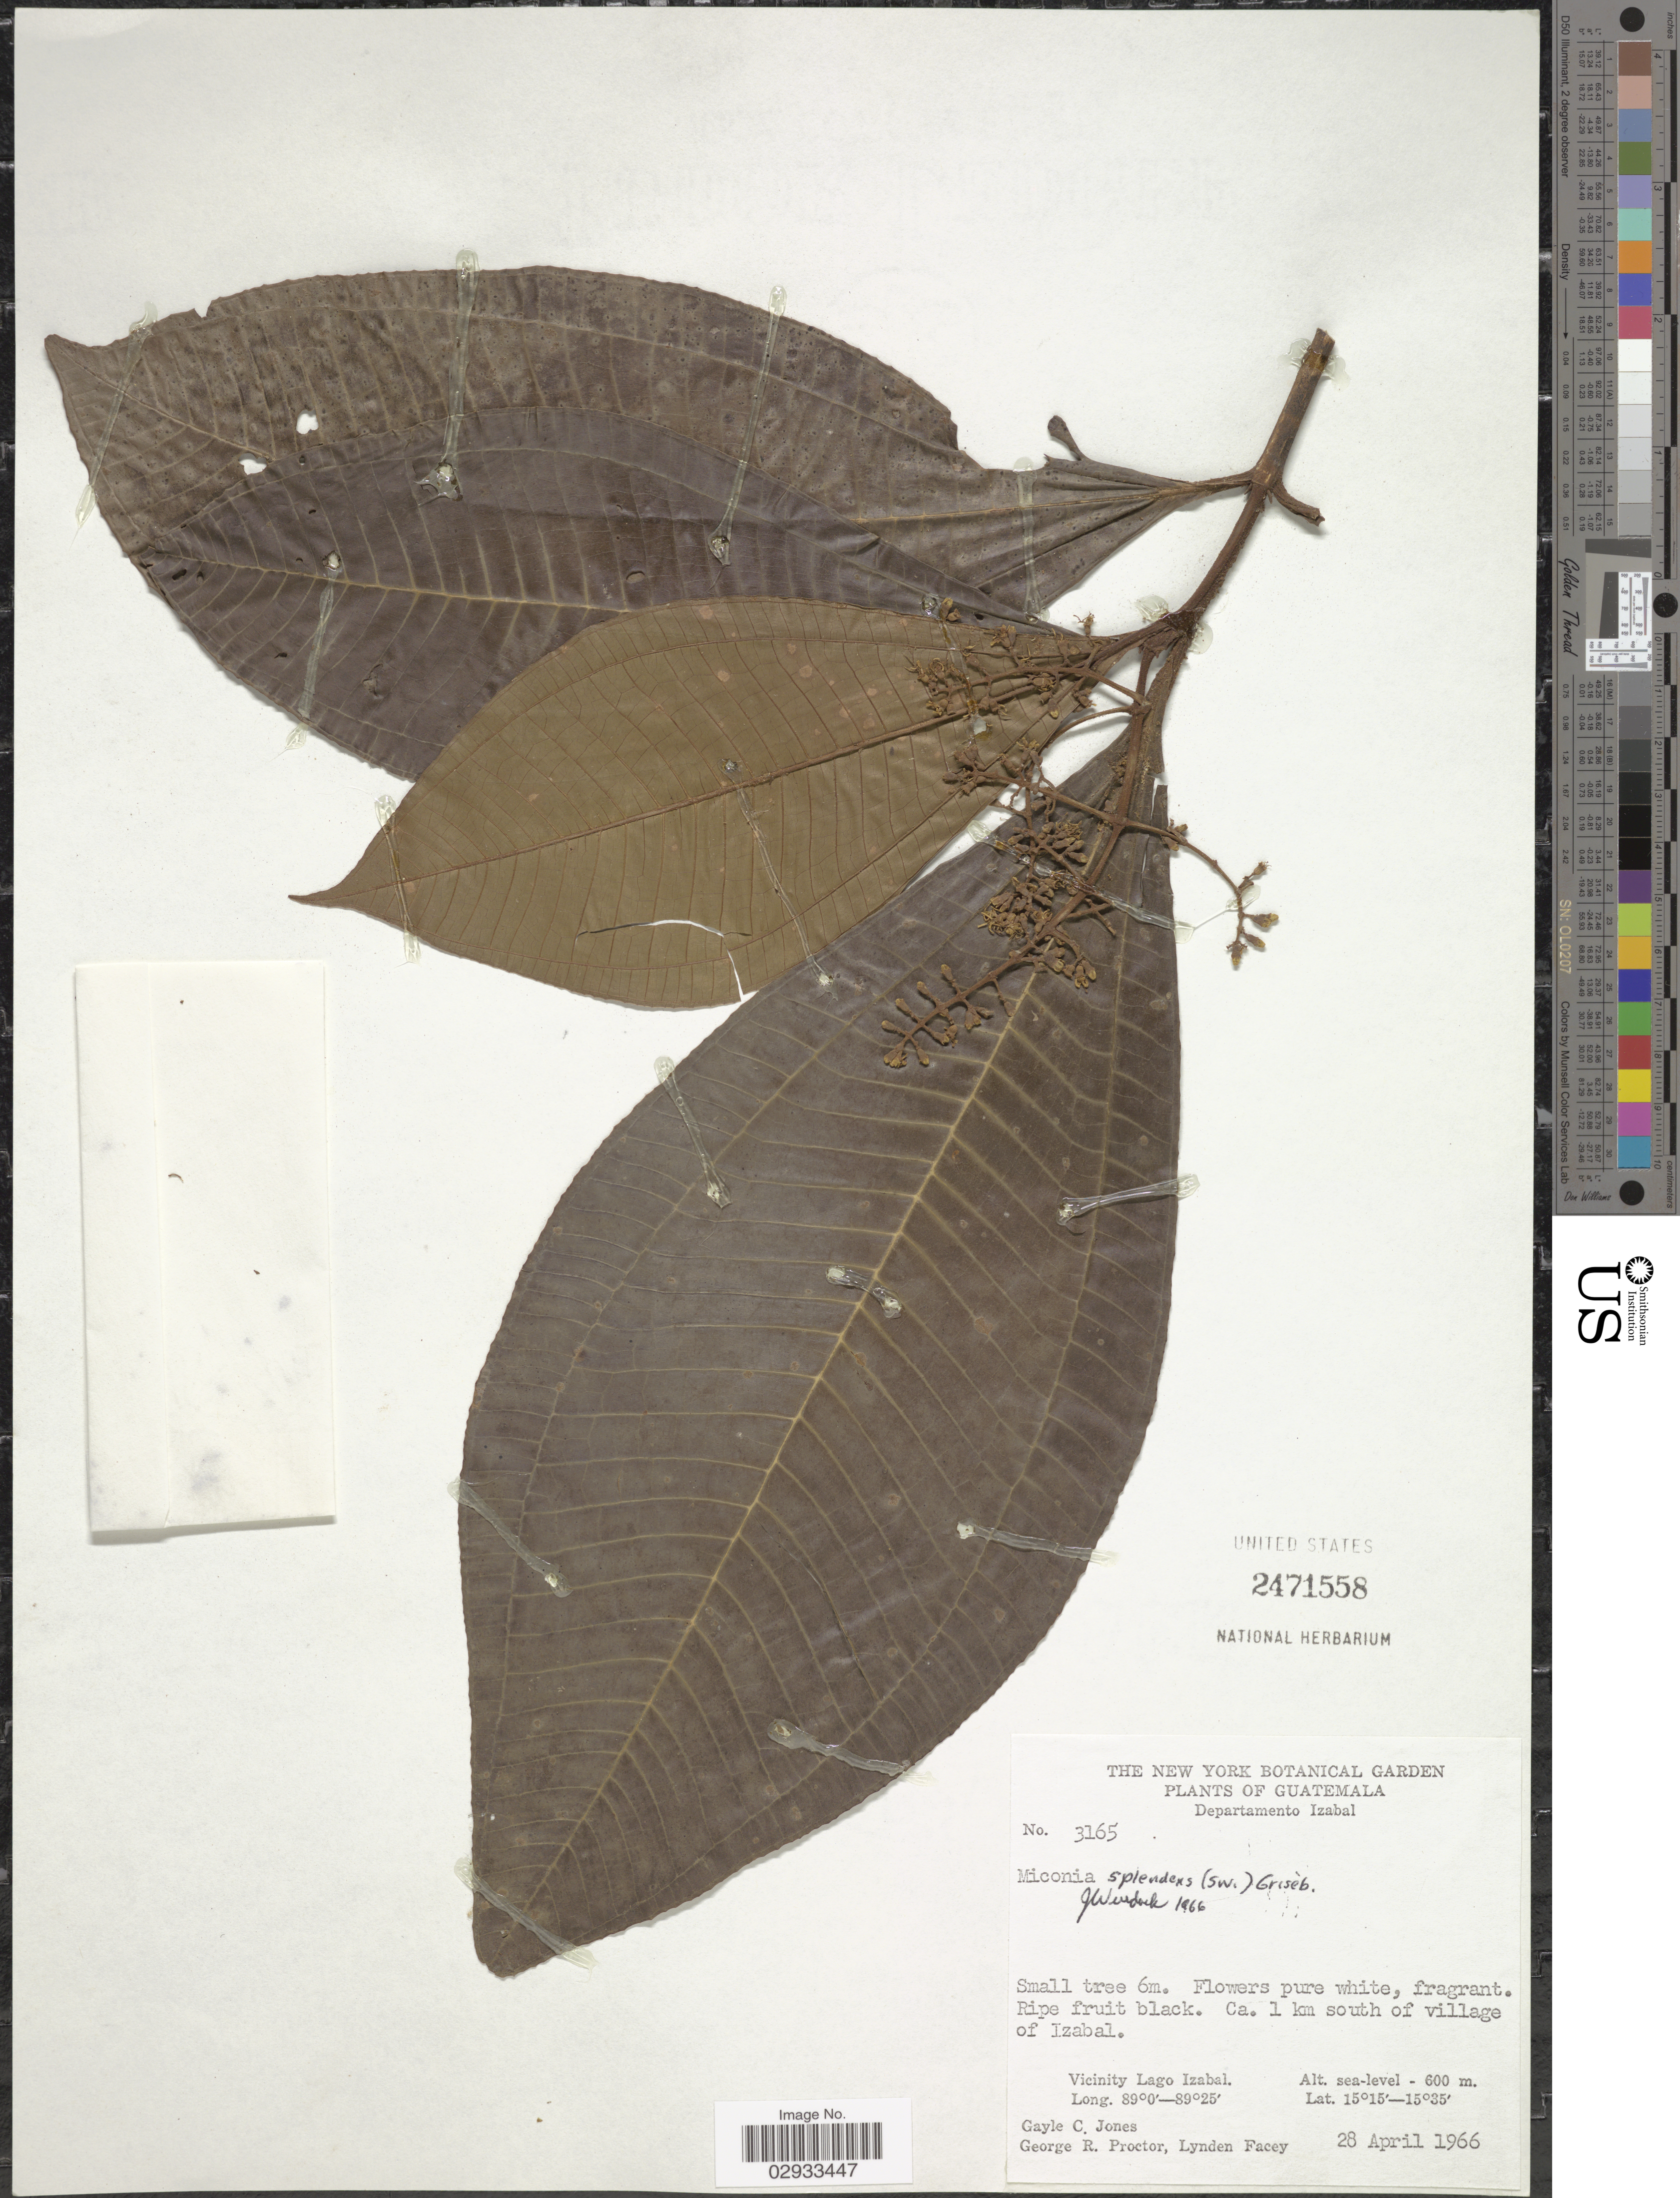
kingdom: Plantae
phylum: Tracheophyta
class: Magnoliopsida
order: Myrtales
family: Melastomataceae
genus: Miconia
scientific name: Miconia splendens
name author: (Sw.) Griseb.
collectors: G. C. Jones, G. Proctor & L. Facey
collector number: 3165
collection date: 1966-04-28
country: Guatemala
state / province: Izabal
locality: Departamento Izabal. Ca. 1 km south of village of Izabal. Vicinity of Lago Izabal.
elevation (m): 0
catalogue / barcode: US 2471558